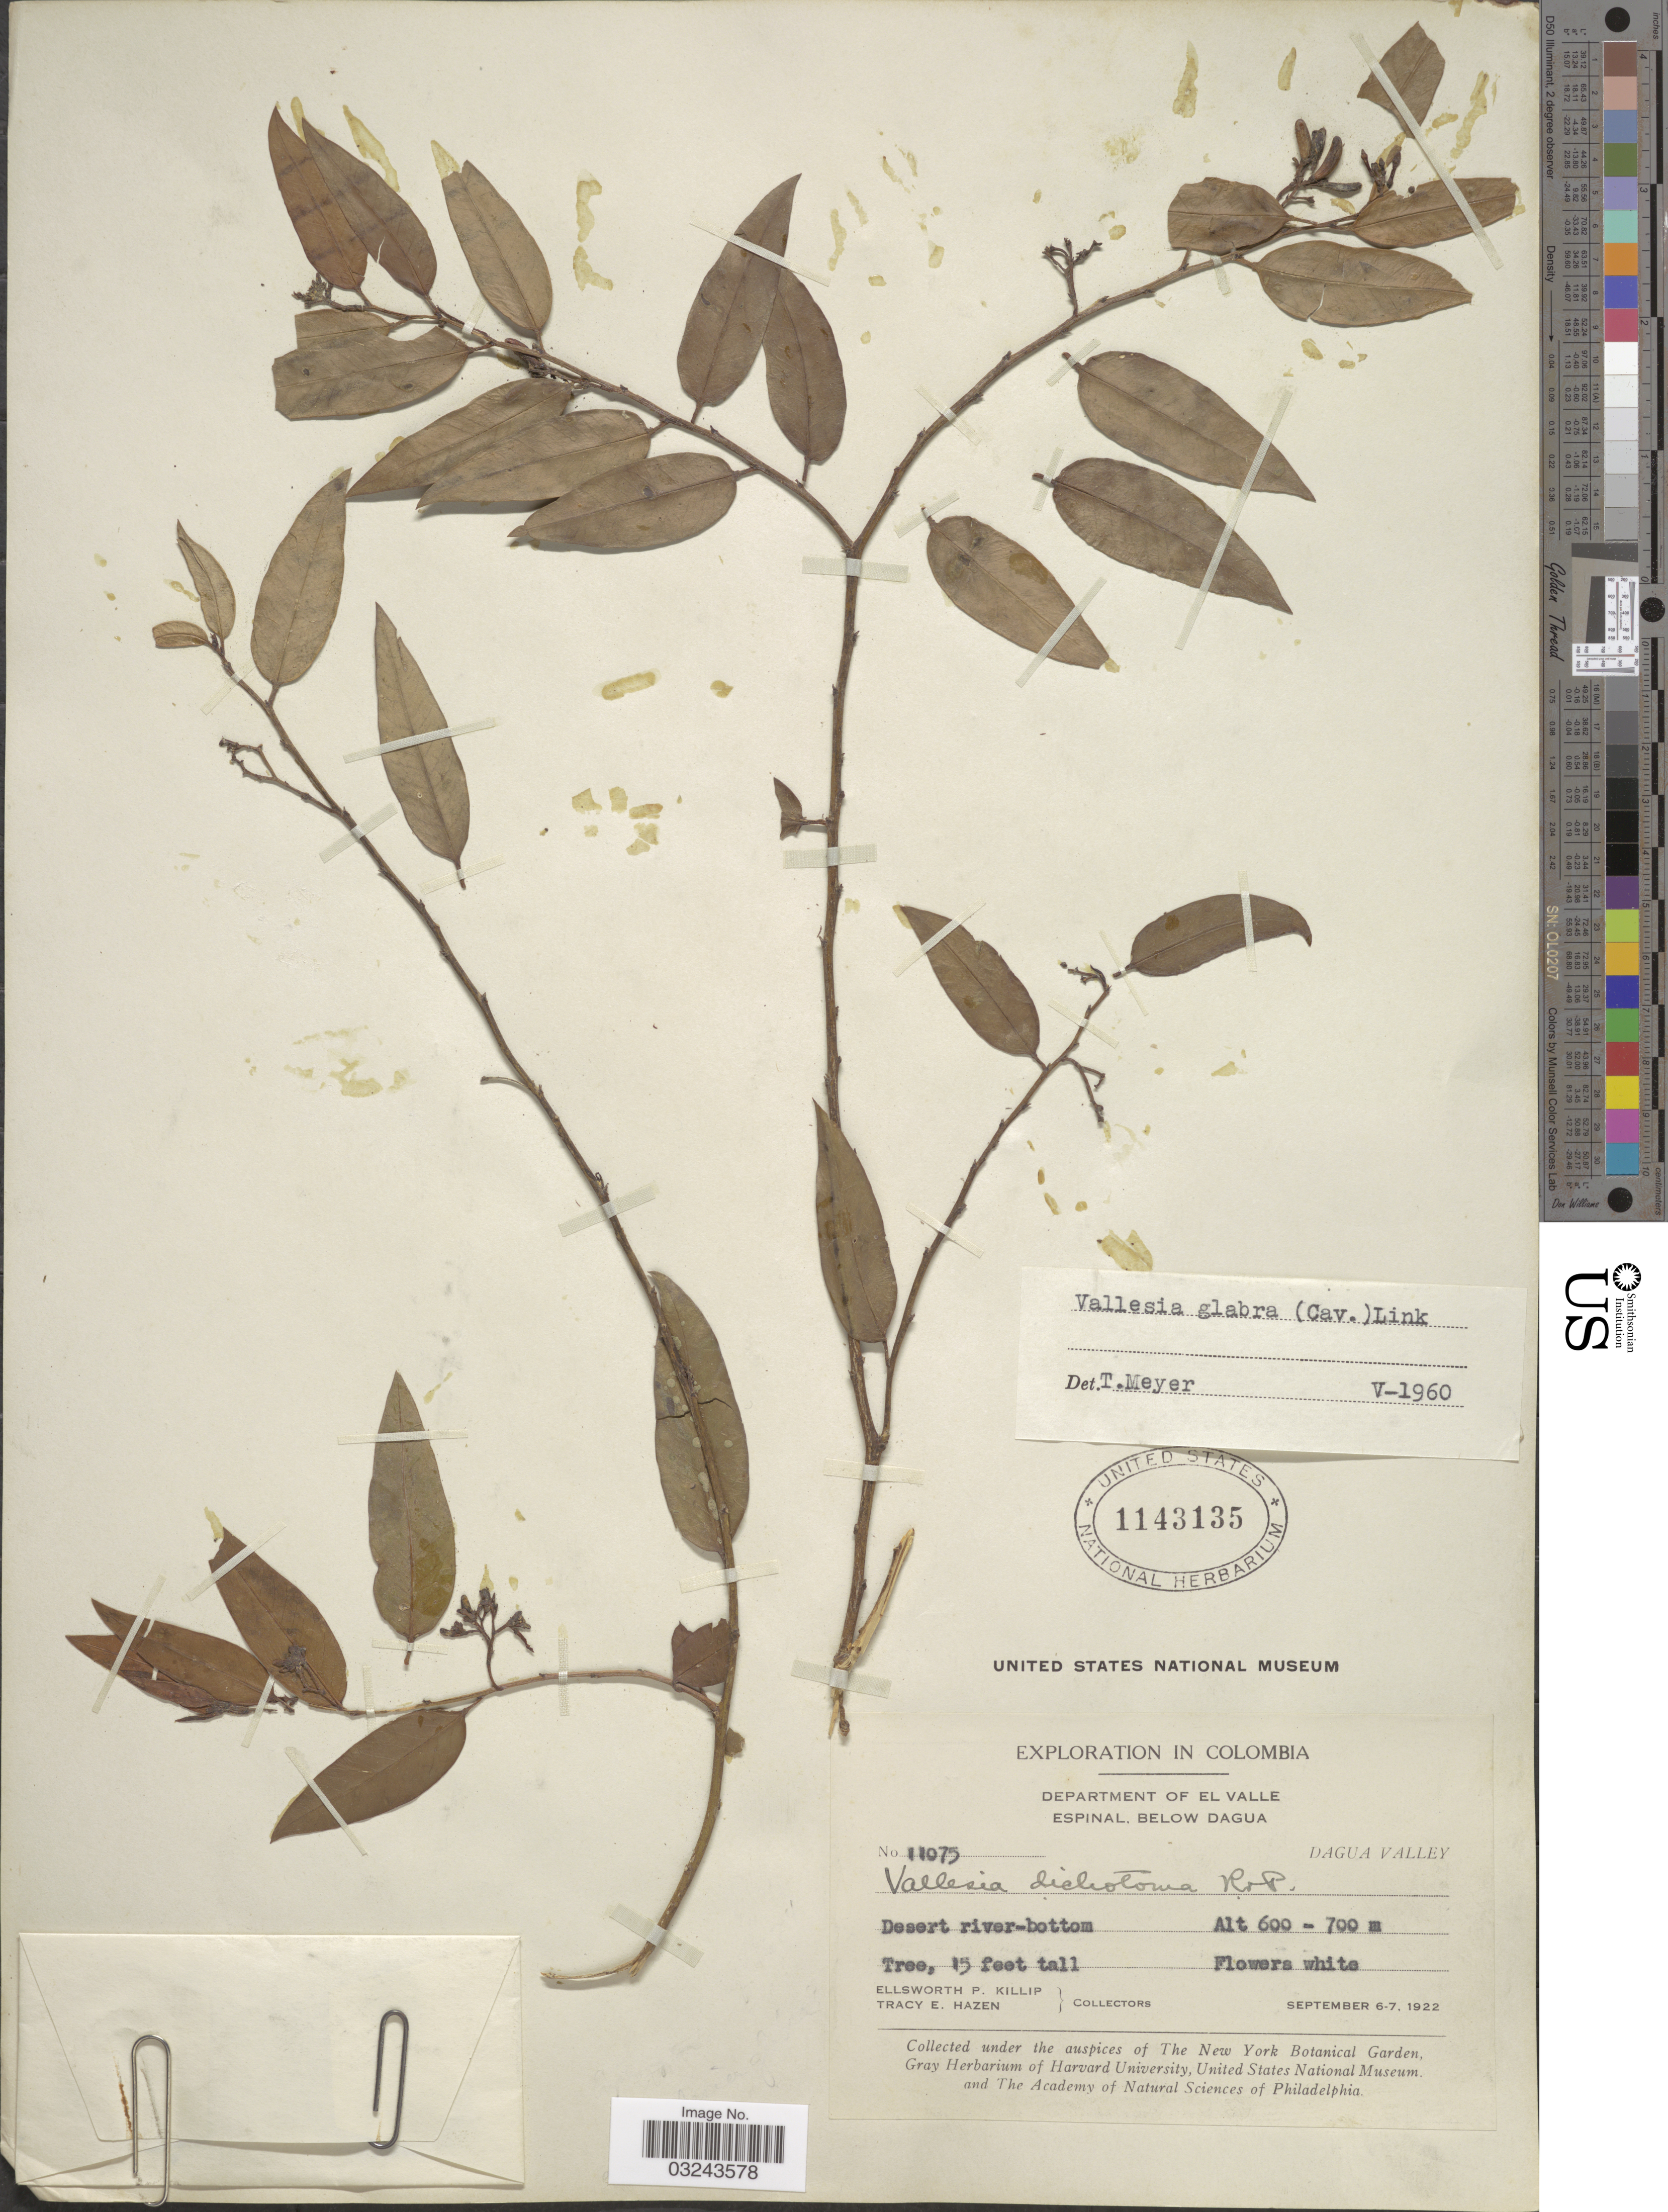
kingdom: Plantae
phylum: Tracheophyta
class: Magnoliopsida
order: Gentianales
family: Apocynaceae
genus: Vallesia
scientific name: Vallesia glabra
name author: (Cav.) Link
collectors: E. P. Killip & T. E. Hazen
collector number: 11075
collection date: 1922-09-06/1922-09-07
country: Colombia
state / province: Valle del Cauca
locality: Department of El Valle, Espinal, Below Dagua, Dagua Valley.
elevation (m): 600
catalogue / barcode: US 1143135